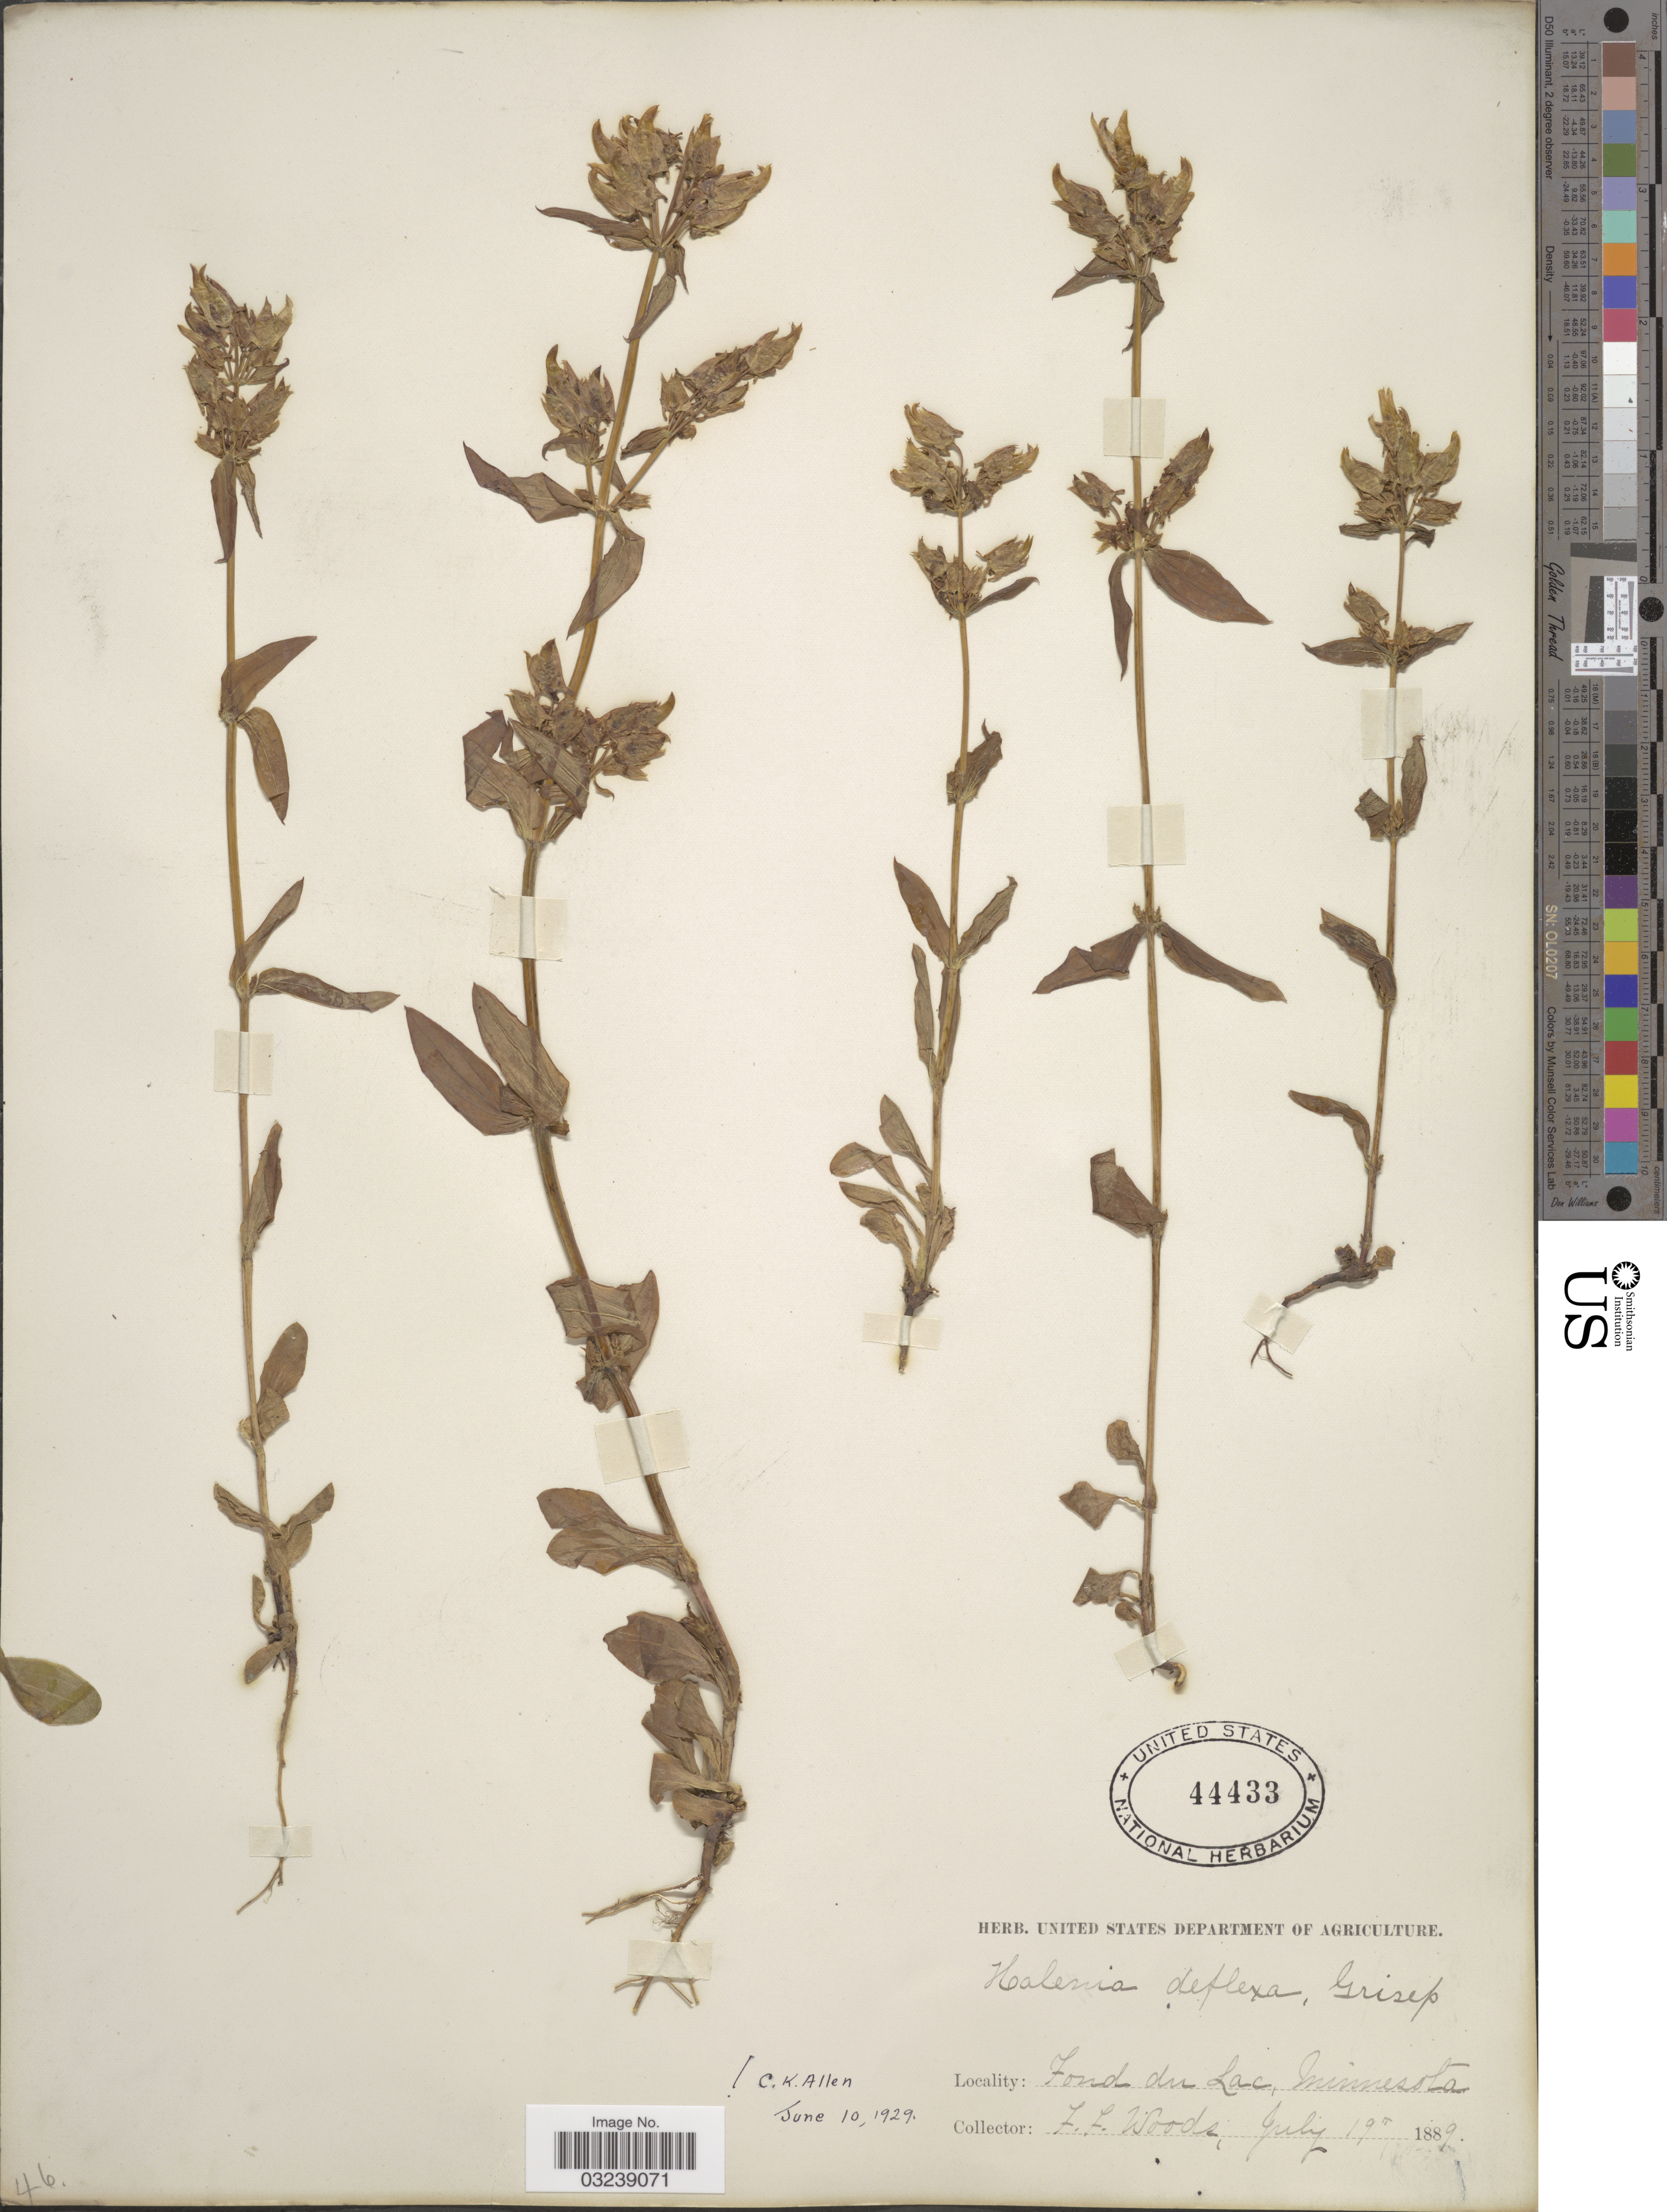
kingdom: Plantae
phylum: Tracheophyta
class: Magnoliopsida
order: Gentianales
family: Gentianaceae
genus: Halenia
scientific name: Halenia deflexa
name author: (Sm.) Griseb.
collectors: F. Woods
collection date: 1889-07-19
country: United States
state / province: Minnesota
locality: Fond du Lac.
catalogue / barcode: US 44433